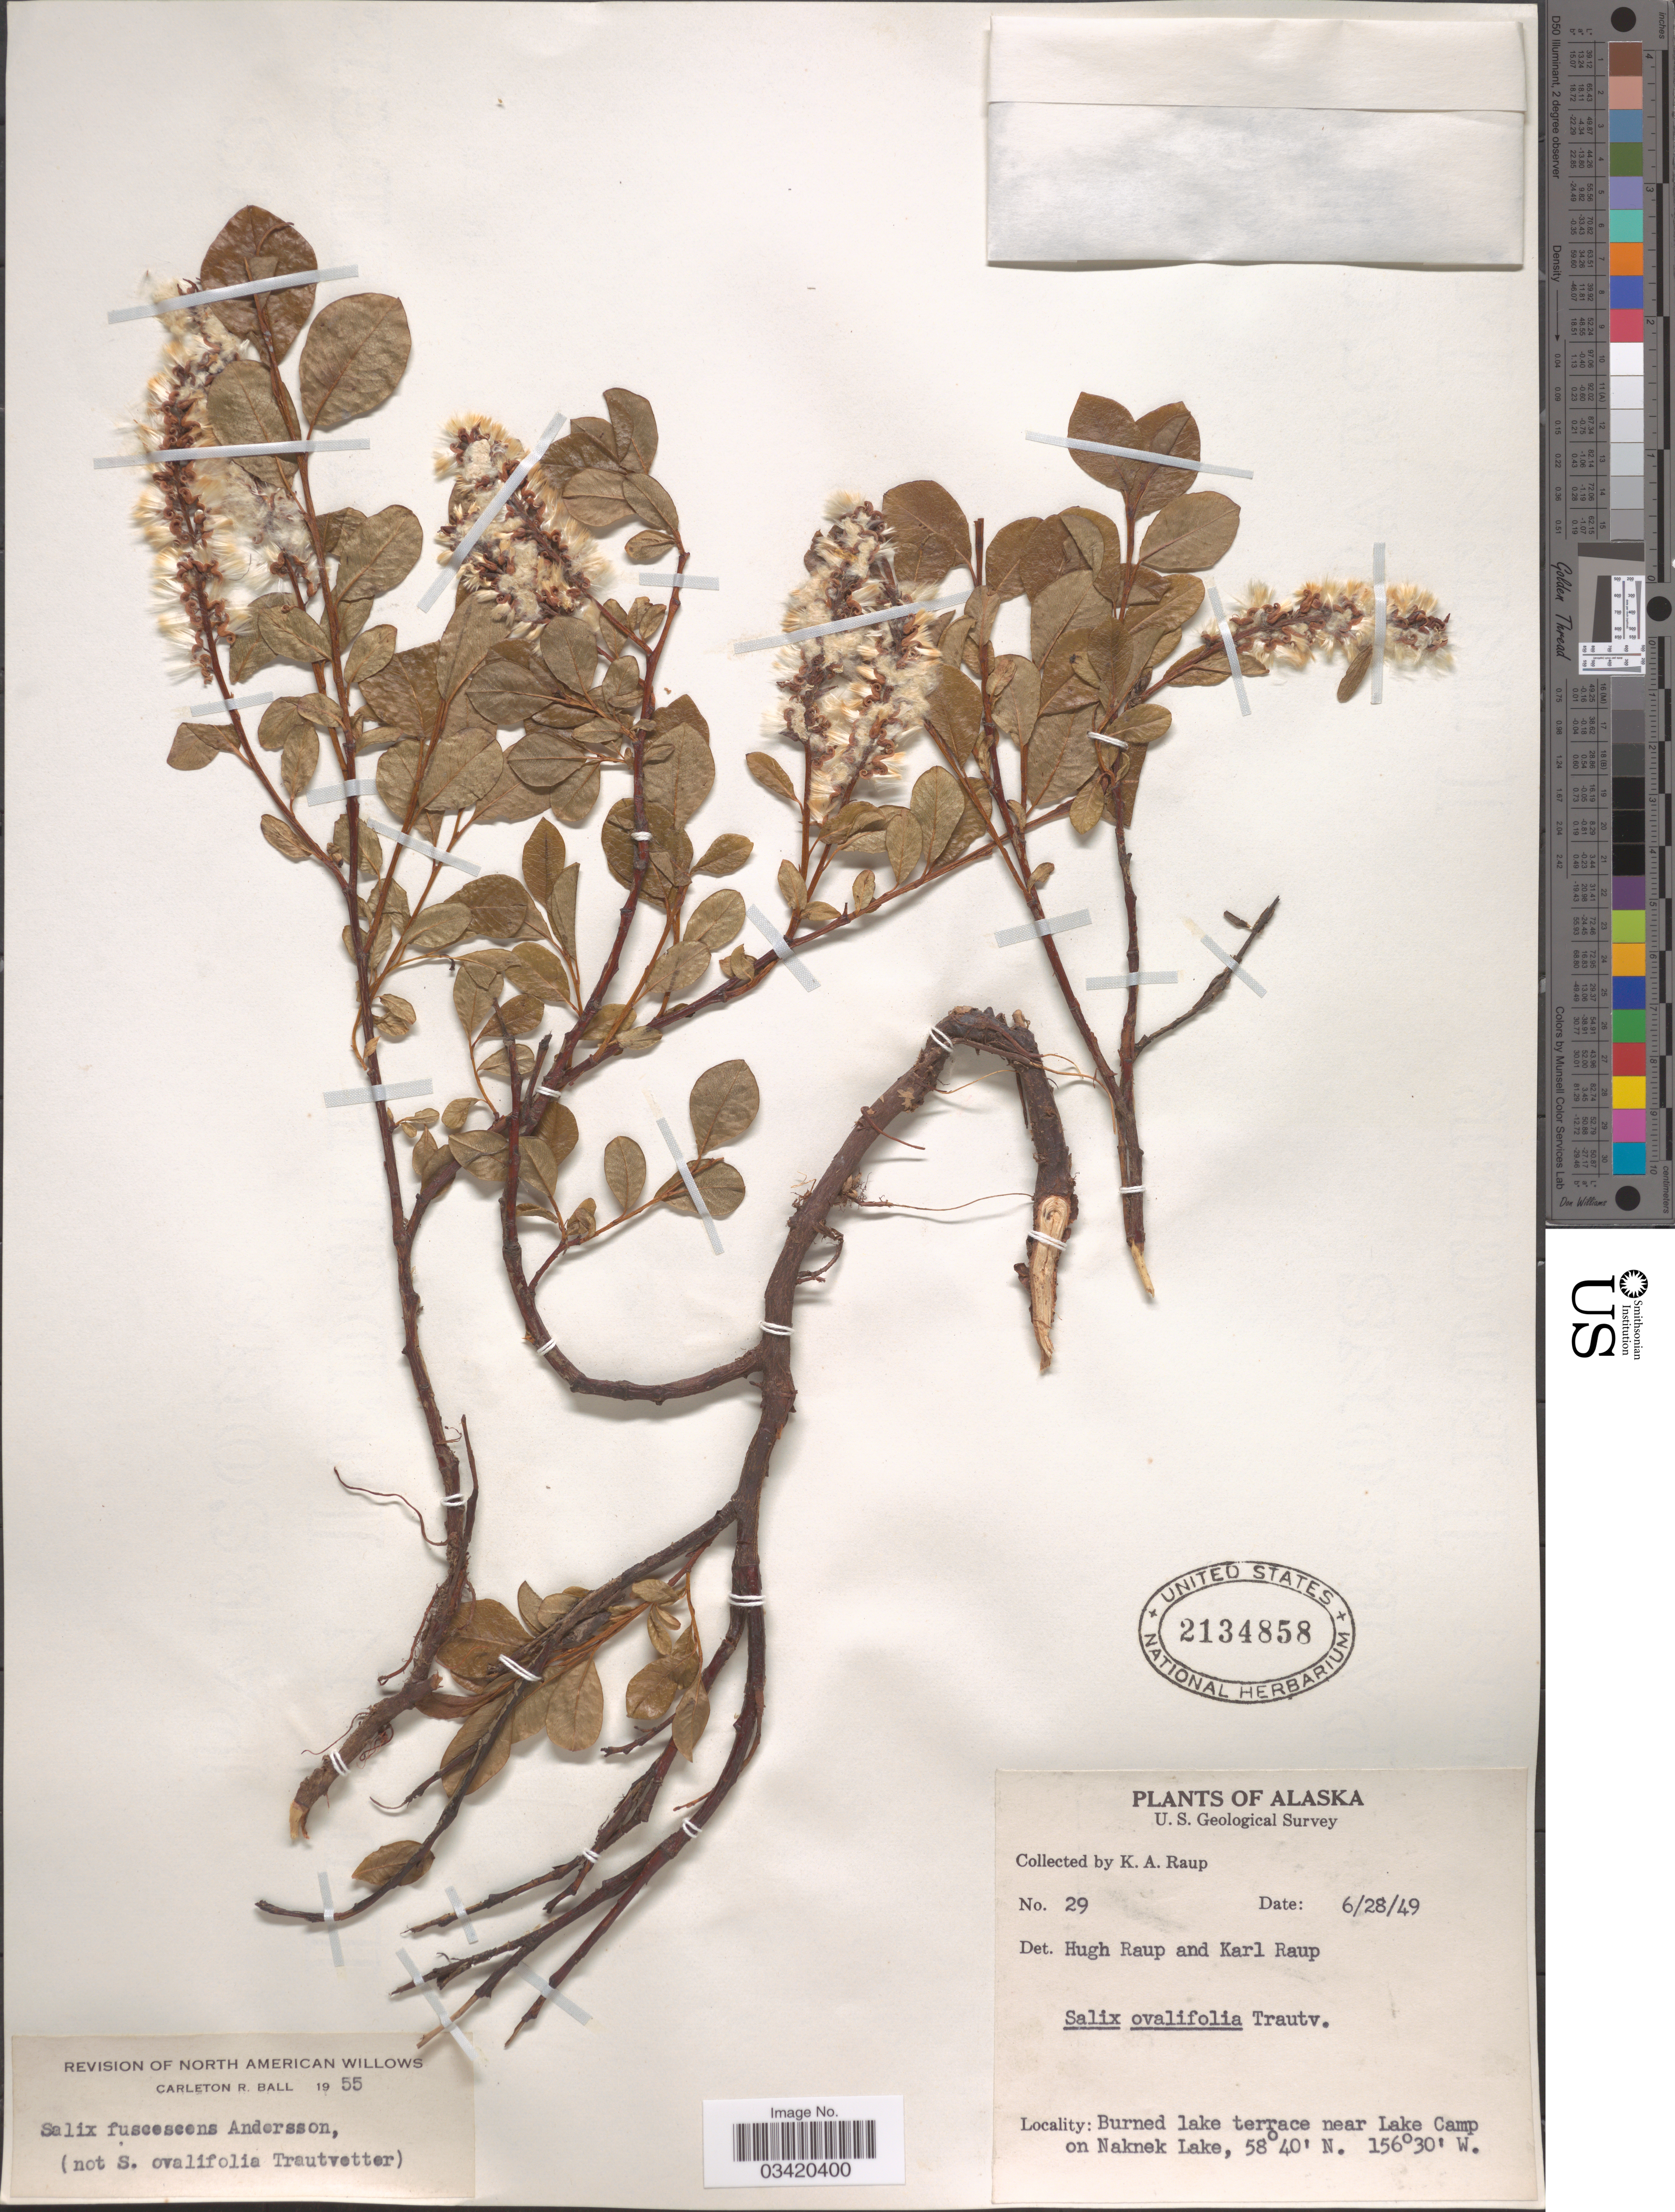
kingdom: Plantae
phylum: Tracheophyta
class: Magnoliopsida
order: Malpighiales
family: Salicaceae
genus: Salix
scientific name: Salix fuscescens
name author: Andersson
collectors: K. Raup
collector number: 29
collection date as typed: Transcribed d/m/y: 28/6/49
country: United States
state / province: Alaska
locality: Burned lake terrace near Lake Camp on Naknek Lake.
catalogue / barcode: US 2134858